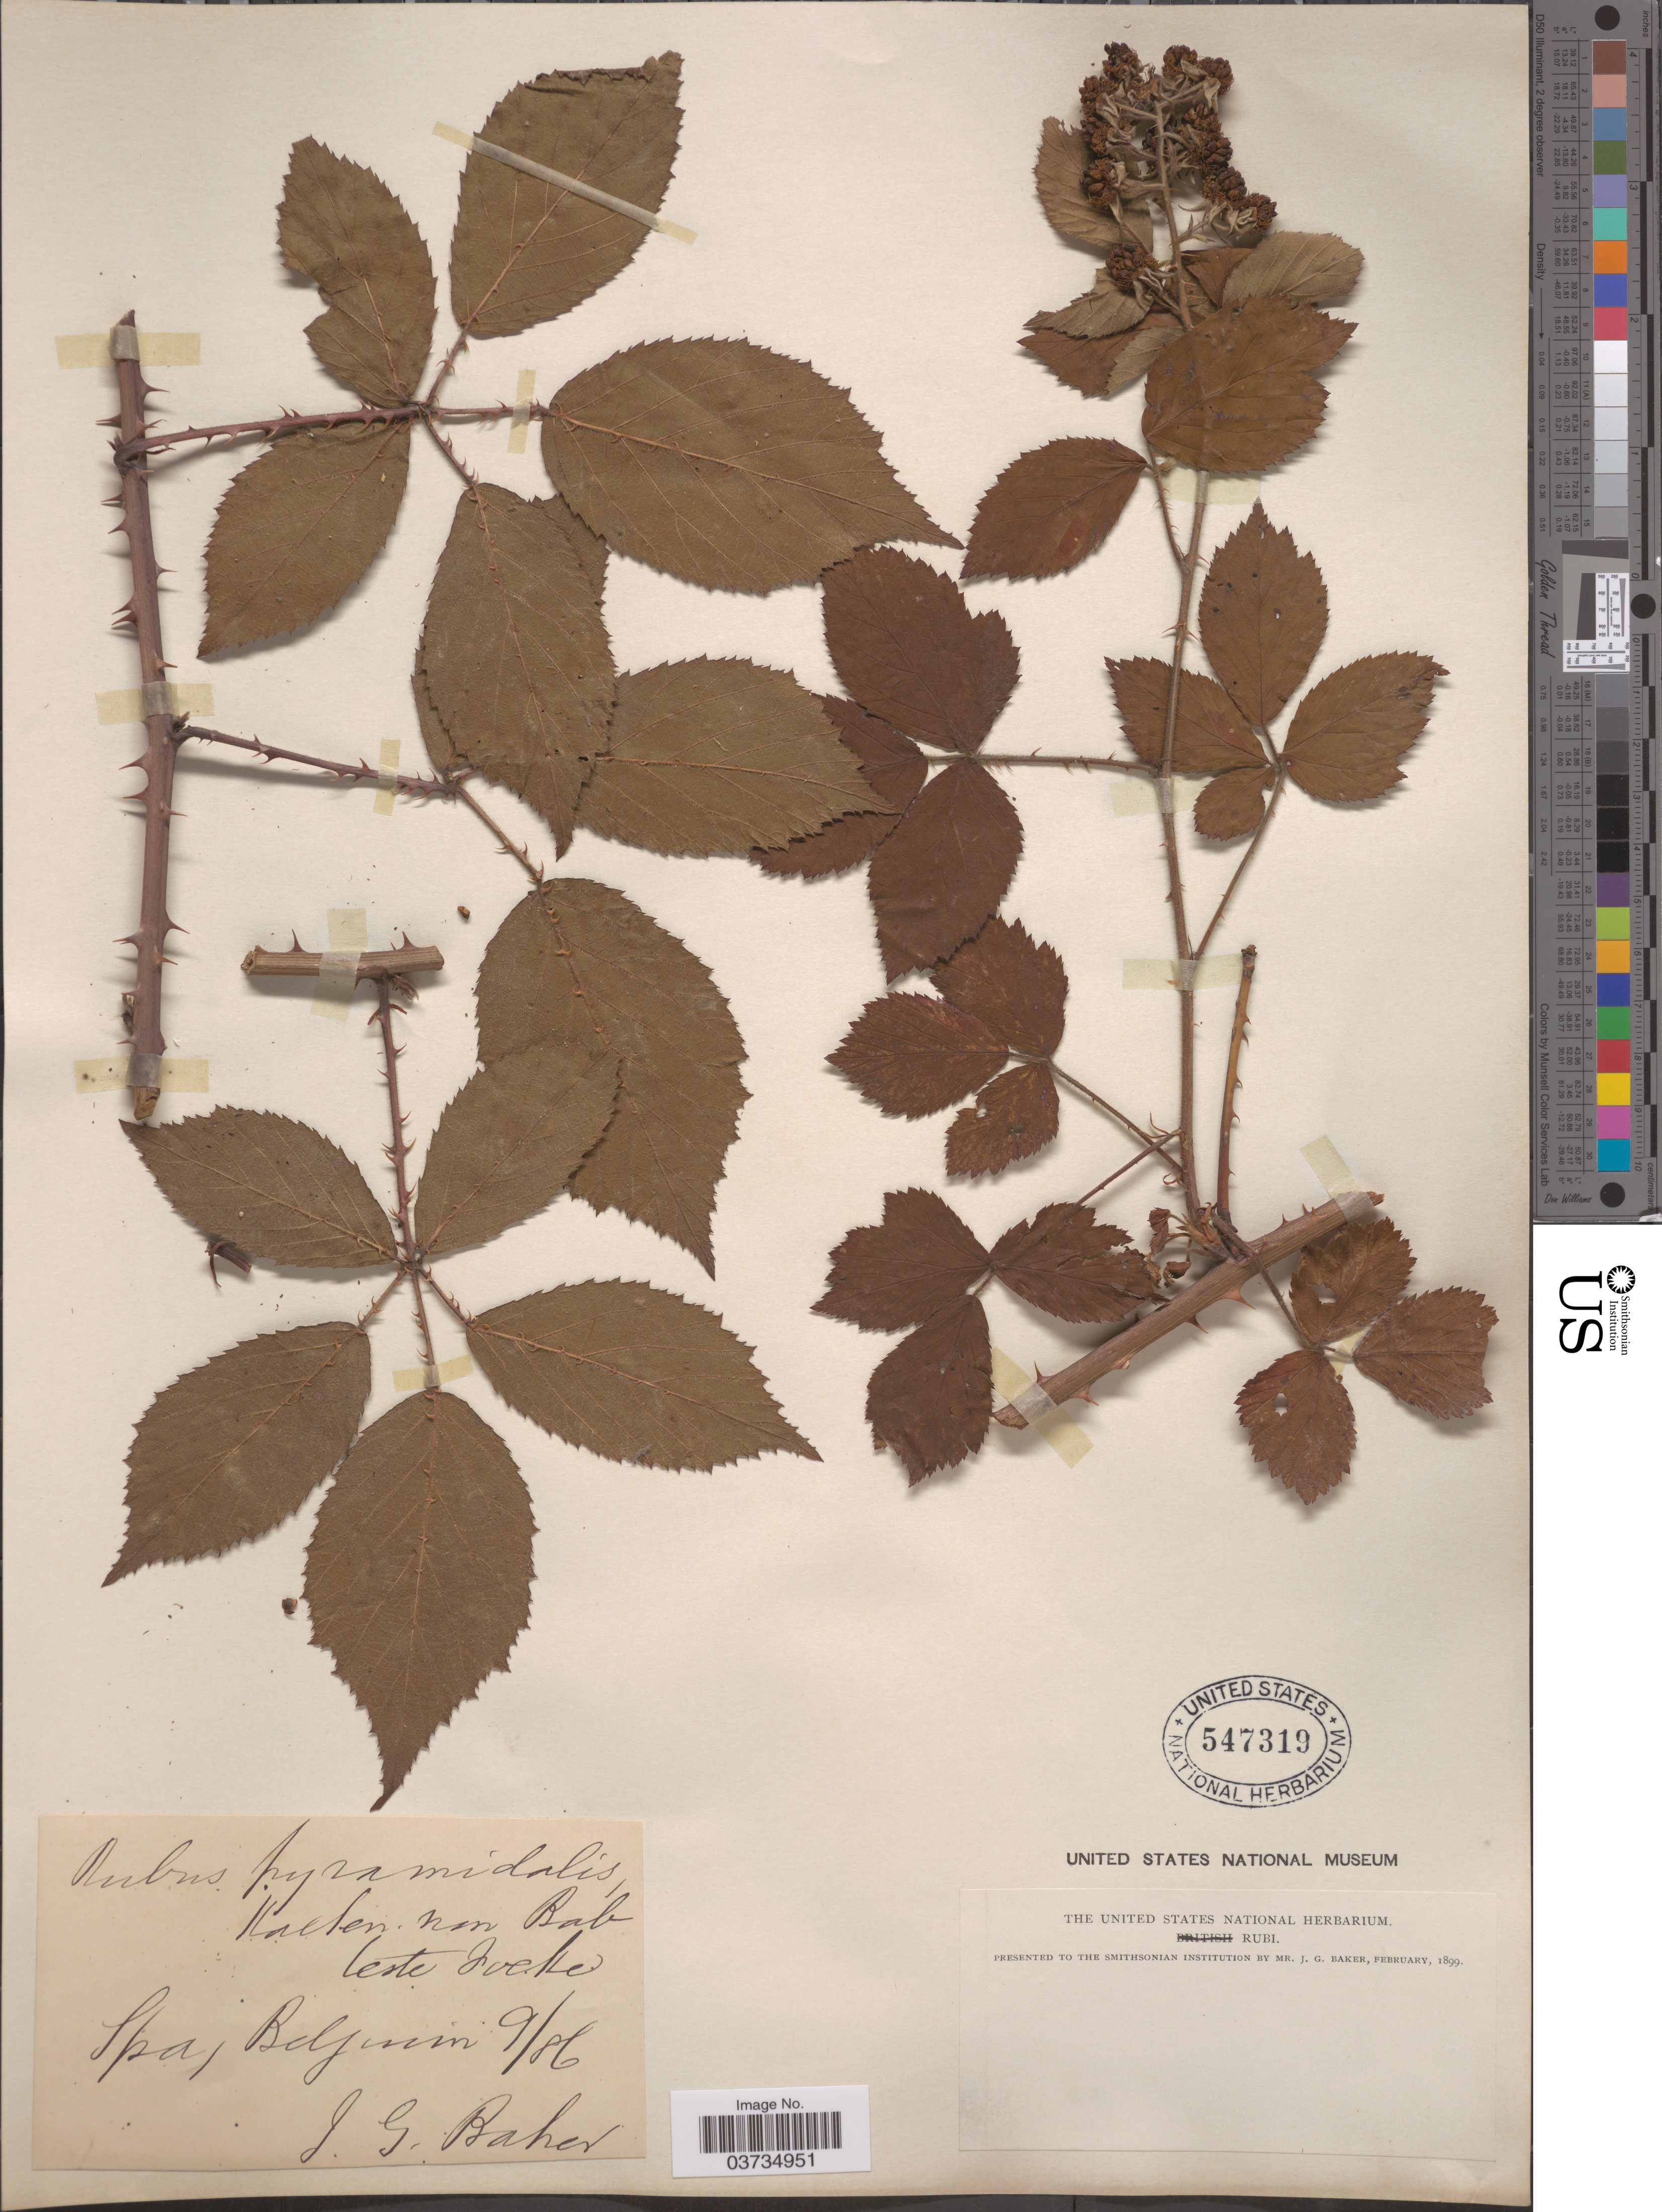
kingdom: Plantae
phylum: Tracheophyta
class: Magnoliopsida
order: Rosales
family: Rosaceae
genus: Rubus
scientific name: Rubus pyramidalis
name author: Kaltenb.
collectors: J. G. Baker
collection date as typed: Transcribed d/m/y: /9/86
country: Belgium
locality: Spa.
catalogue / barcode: US 547319